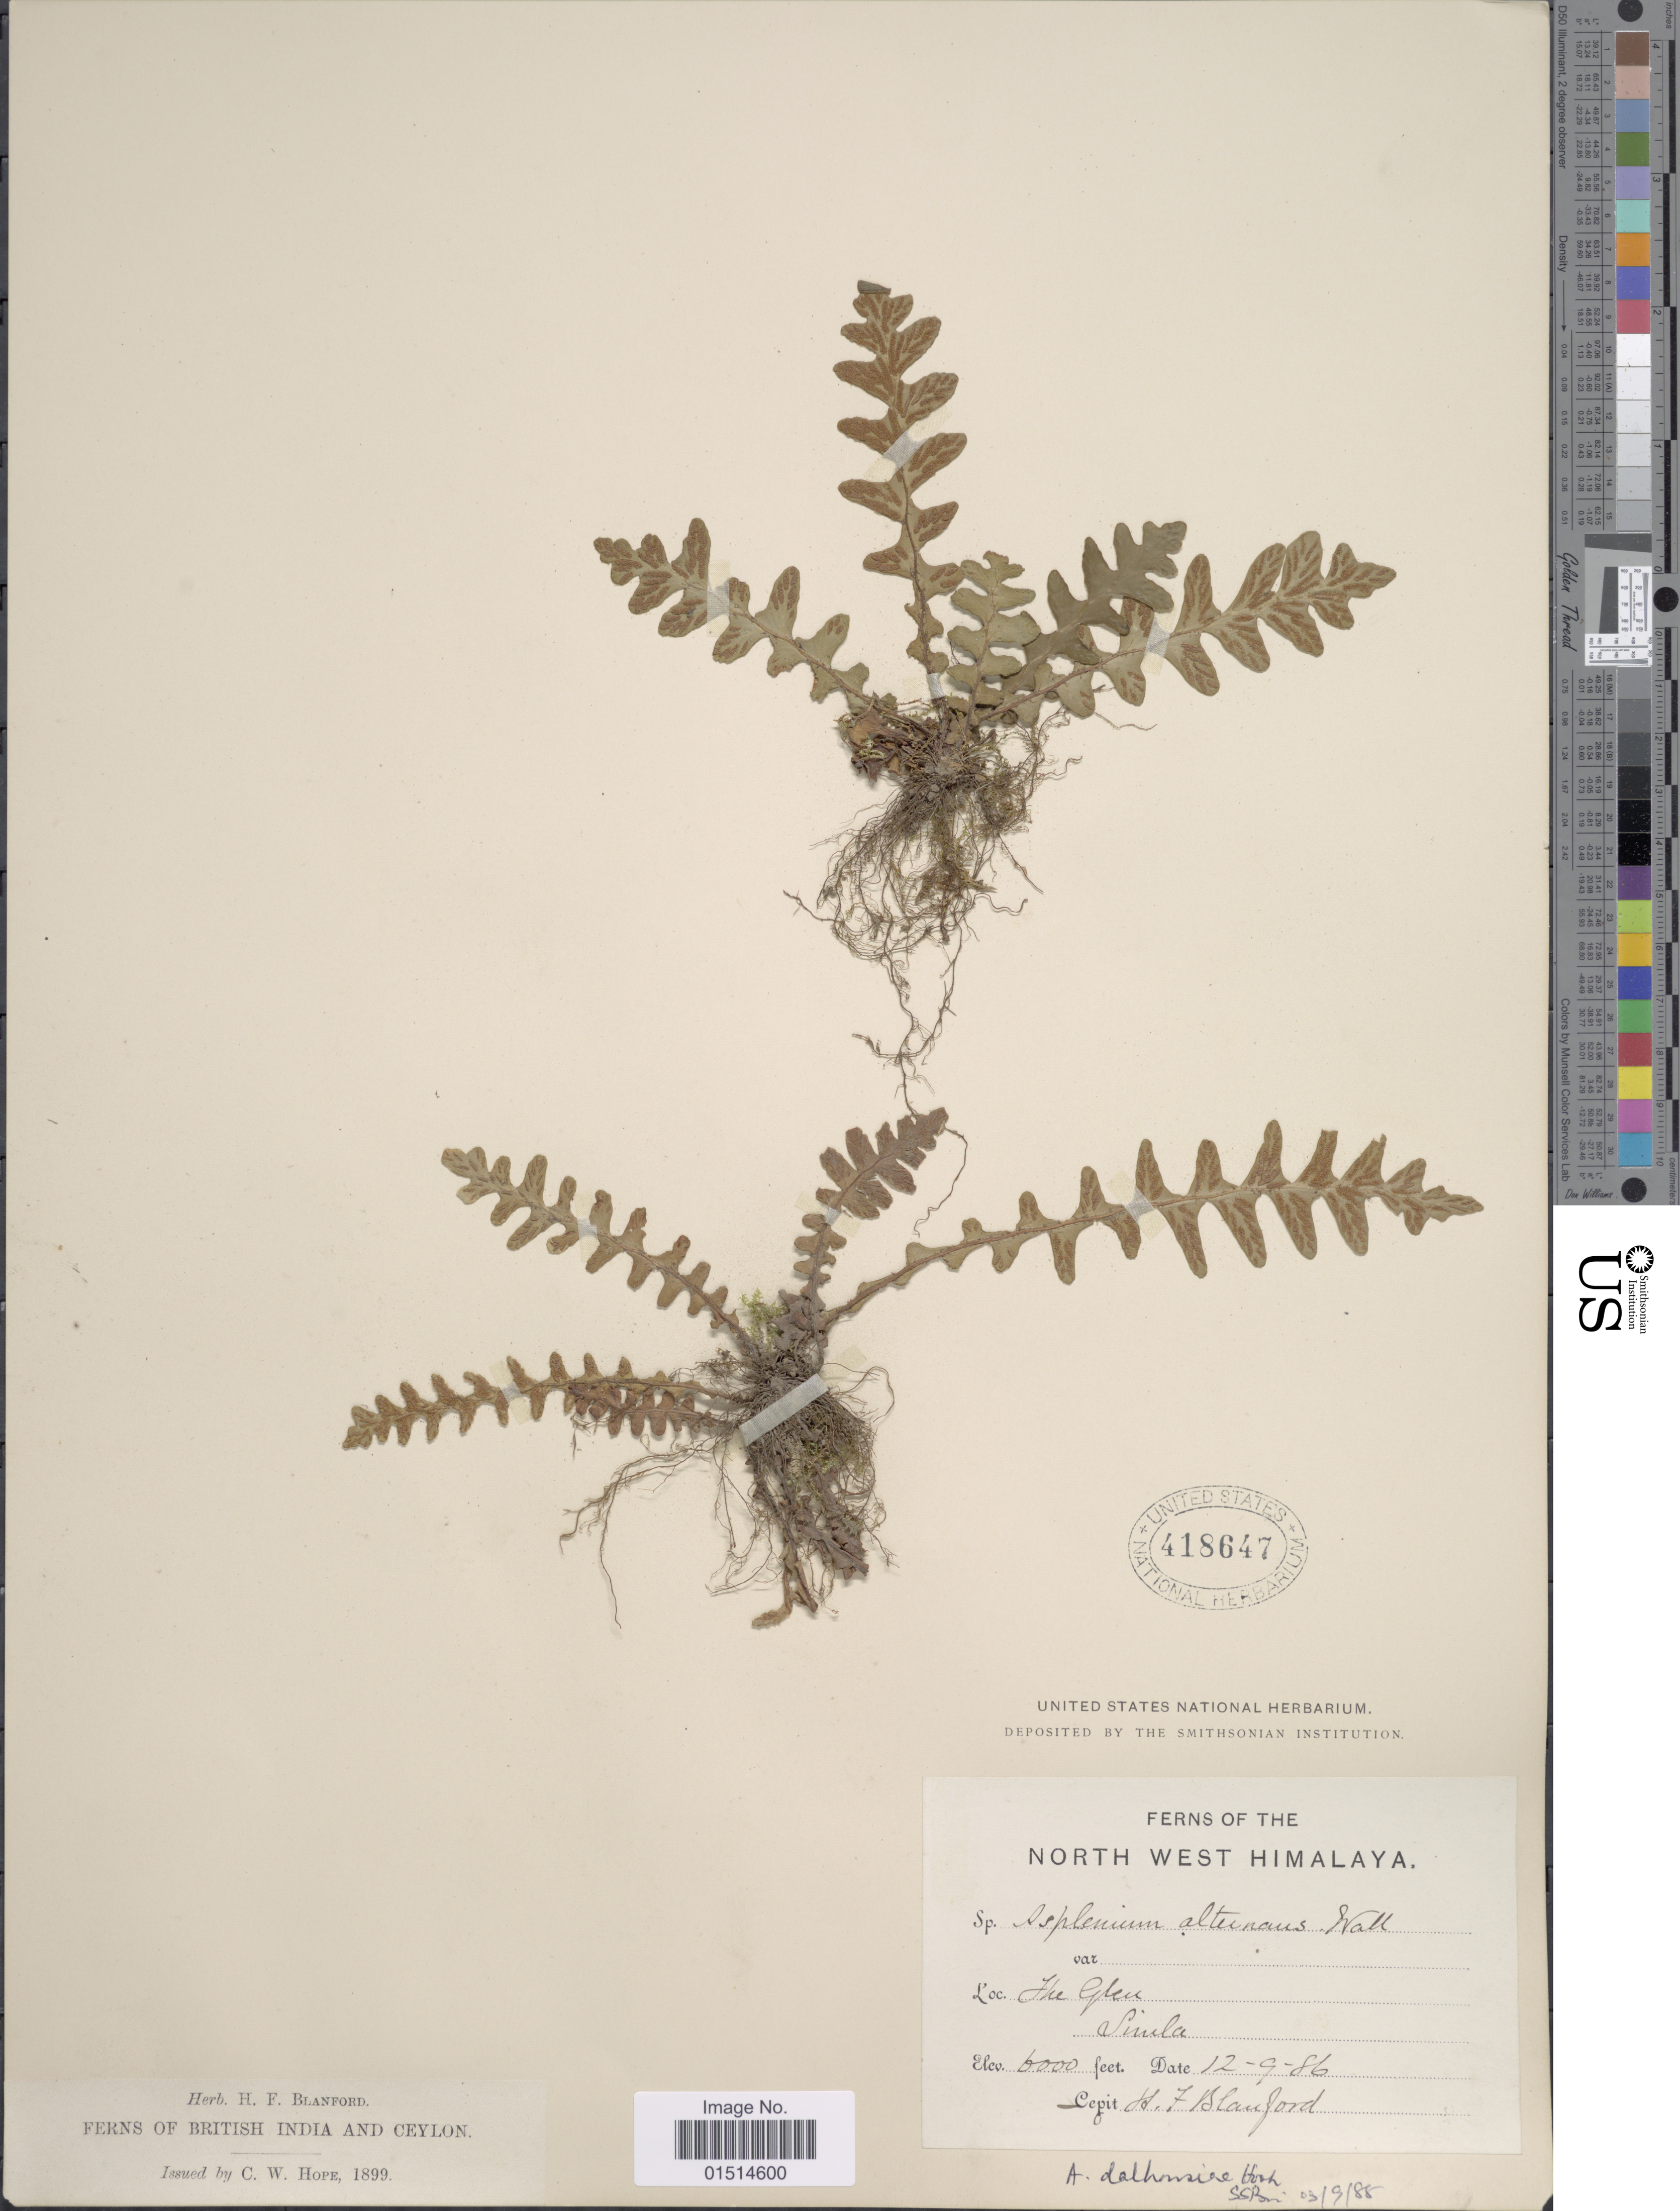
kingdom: Plantae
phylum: Tracheophyta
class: Polypodiopsida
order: Polypodiales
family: Aspleniaceae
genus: Asplenium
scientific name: Asplenium dalhousiae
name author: Hook.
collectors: H. F. Blanford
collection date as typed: Transcribed d/m/y: 12/9/86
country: India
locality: North West Himalaya, The Glen, Simla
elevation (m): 1829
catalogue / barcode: US 418647